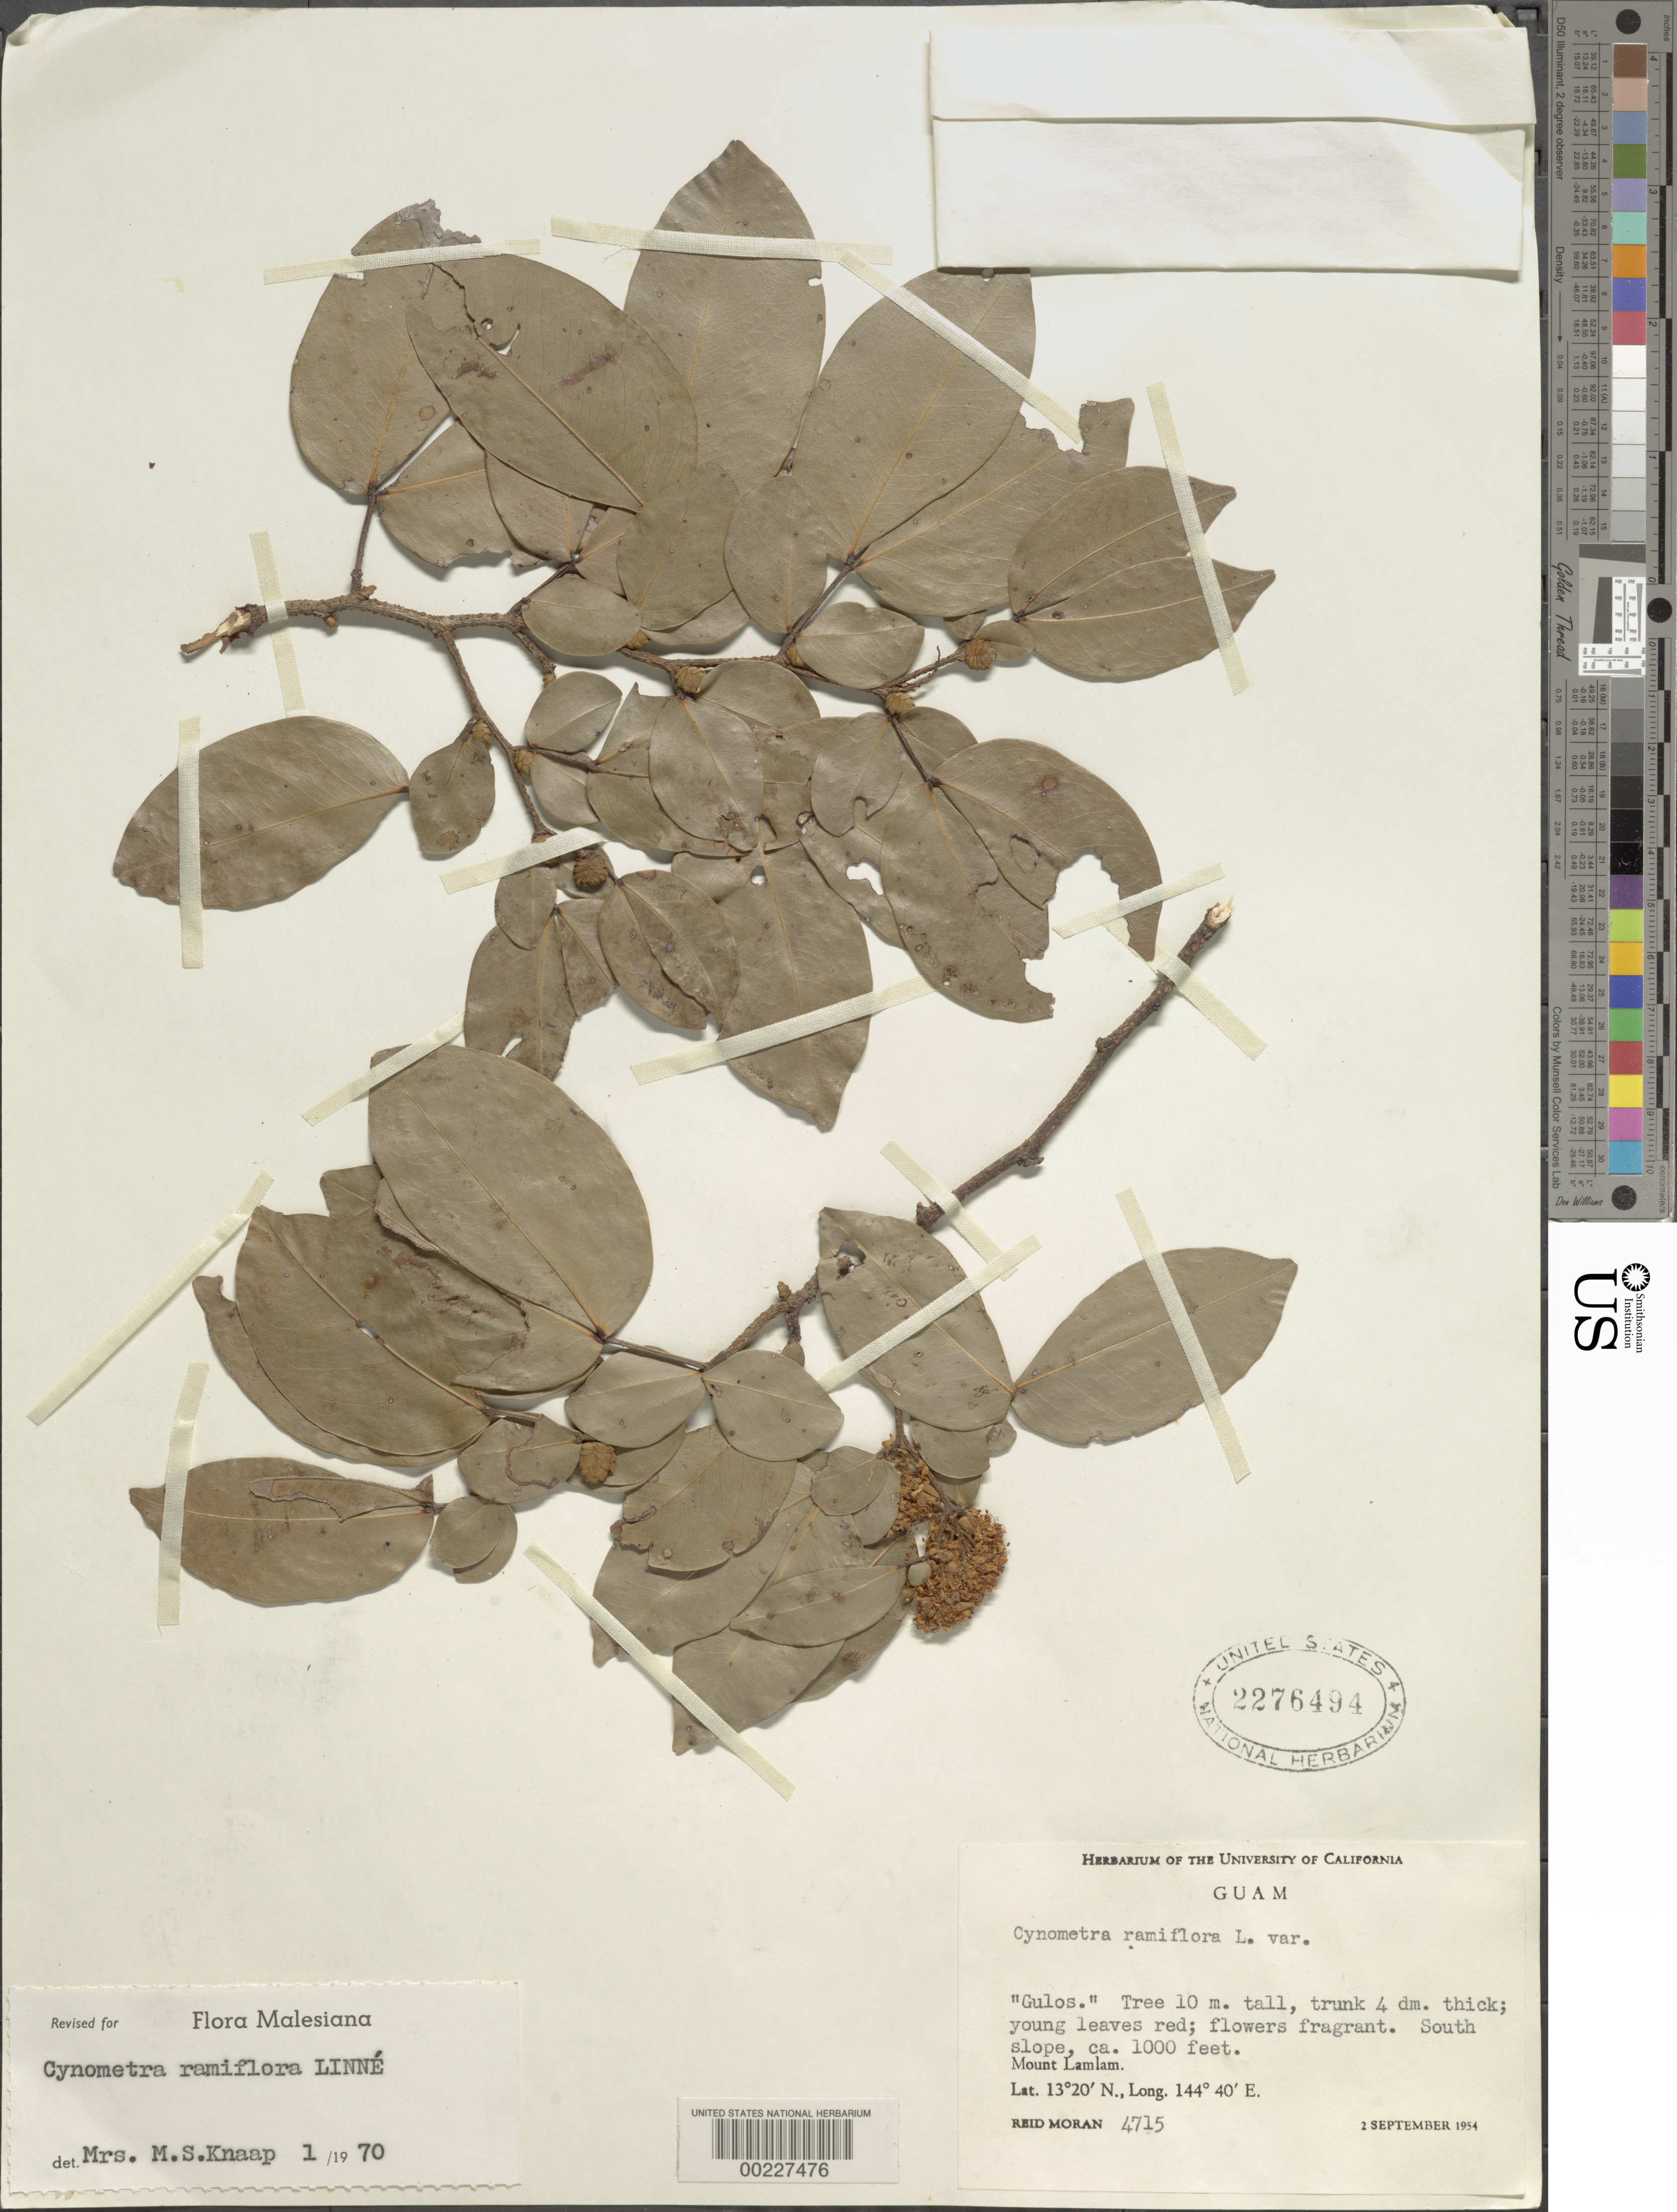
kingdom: Plantae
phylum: Tracheophyta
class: Magnoliopsida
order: Fabales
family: Fabaceae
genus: Cynometra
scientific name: Cynometra ramiflora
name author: L.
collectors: R. V. Moran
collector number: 4715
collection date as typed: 02 Sep 1954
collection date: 1954-09-02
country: Guam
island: Guam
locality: S slope, mount lamlam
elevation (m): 305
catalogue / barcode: US 2276494